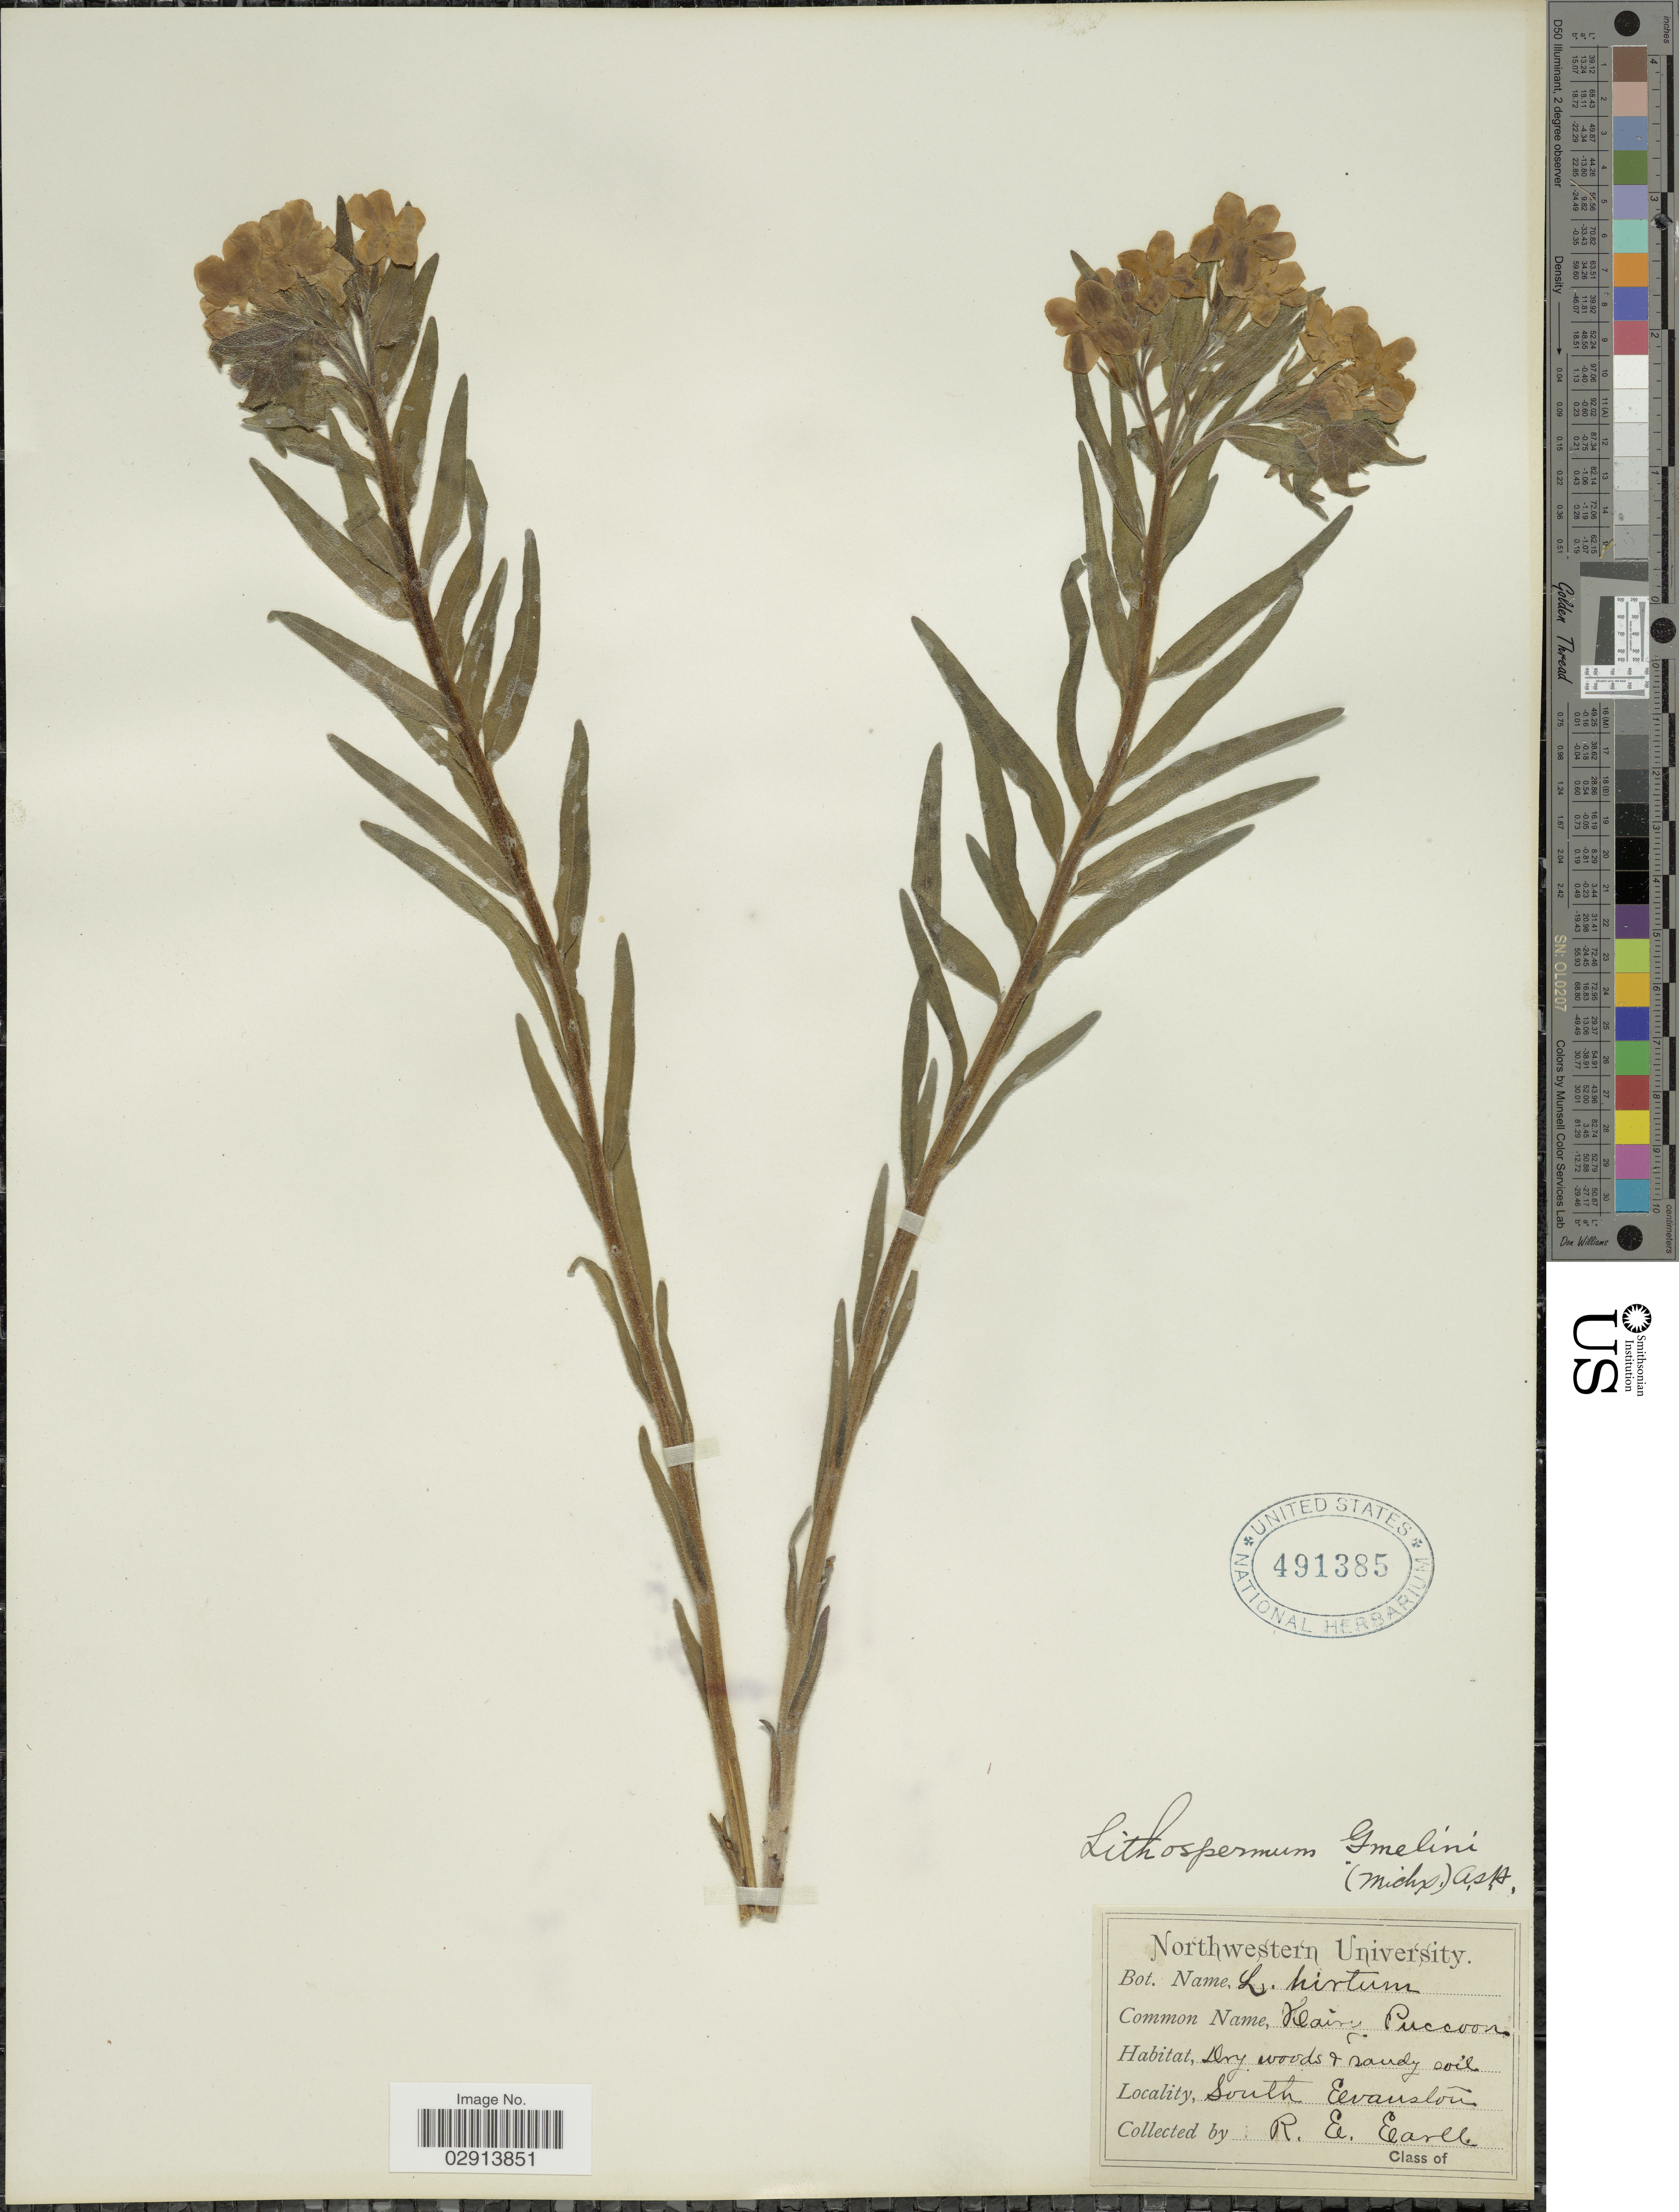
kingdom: Plantae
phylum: Tracheophyta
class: Magnoliopsida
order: Boraginales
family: Boraginaceae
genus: Lithospermum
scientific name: Lithospermum caroliniense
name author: (J.F. Gmel.) MacMill.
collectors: R. Earle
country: United States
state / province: Illinois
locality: South Evanston.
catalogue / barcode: US 491385